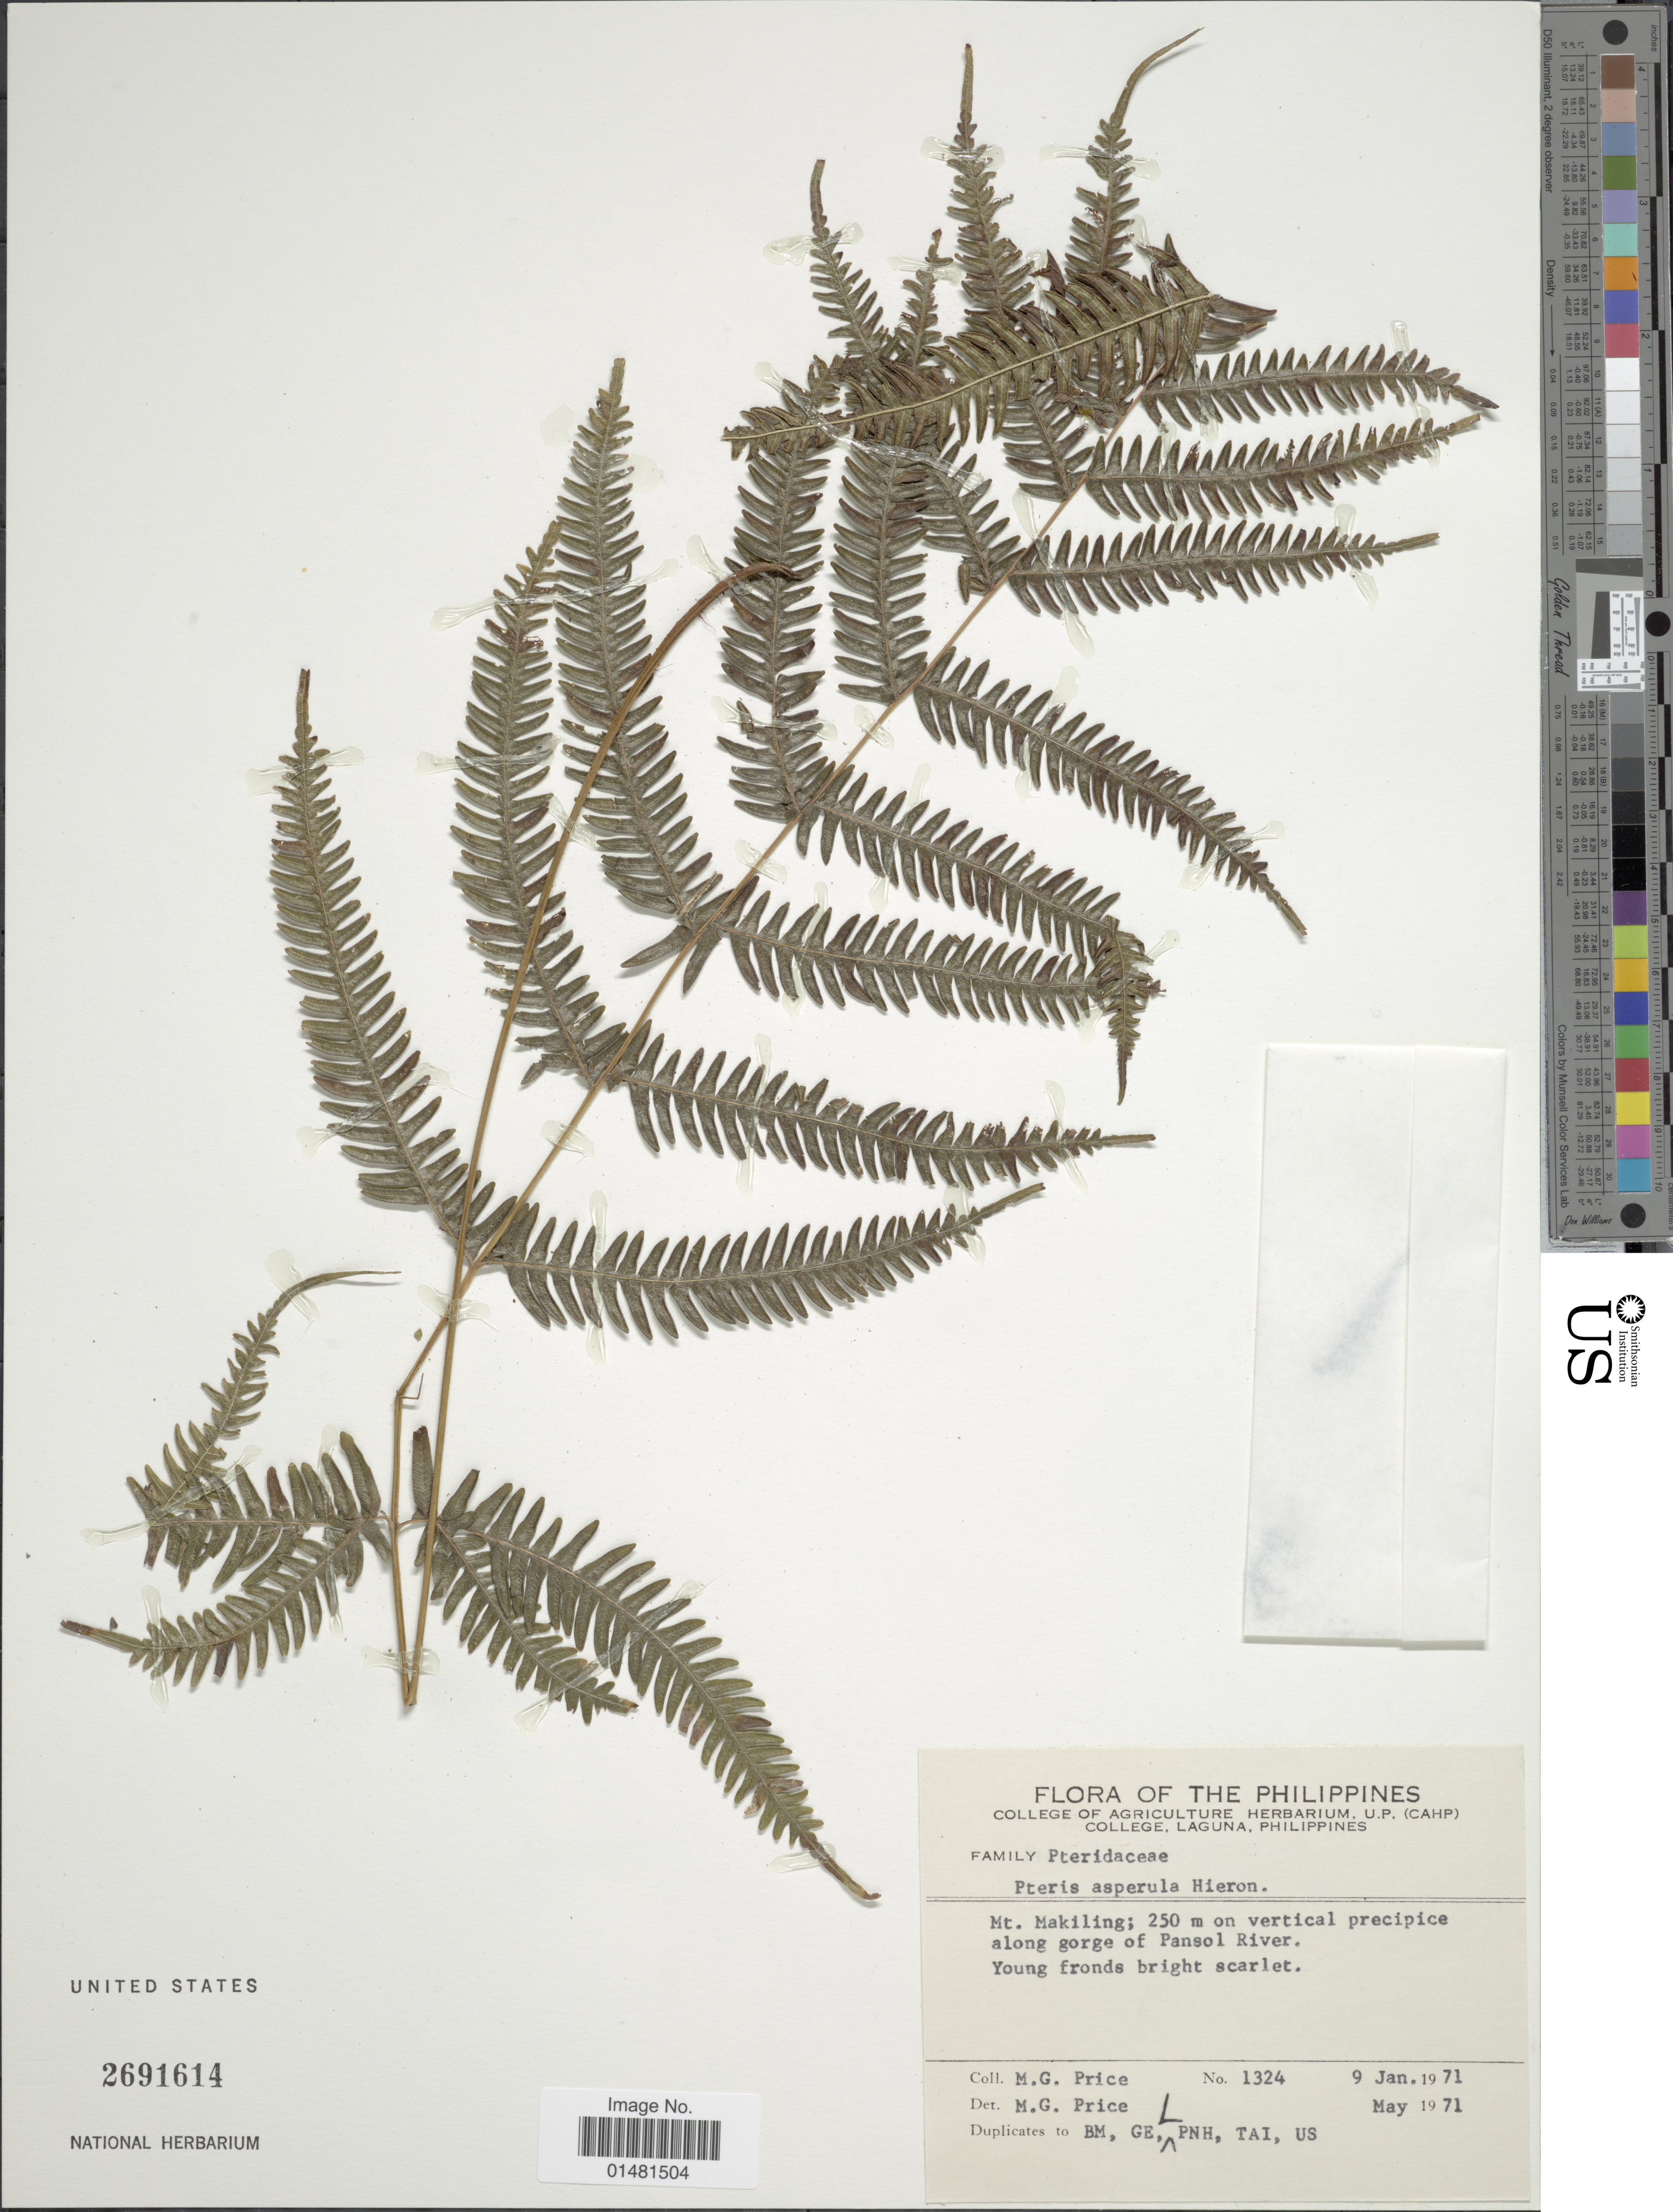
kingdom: Plantae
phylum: Tracheophyta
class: Polypodiopsida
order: Polypodiales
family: Pteridaceae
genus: Pteris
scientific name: Pteris asperula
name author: J. Sm.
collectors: M. G. Price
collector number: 1324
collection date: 1971-01-09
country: Philippines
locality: Mt. Makiling, along gorge of Pansol River. Young fonds bright scarlet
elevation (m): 250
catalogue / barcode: US 2691614